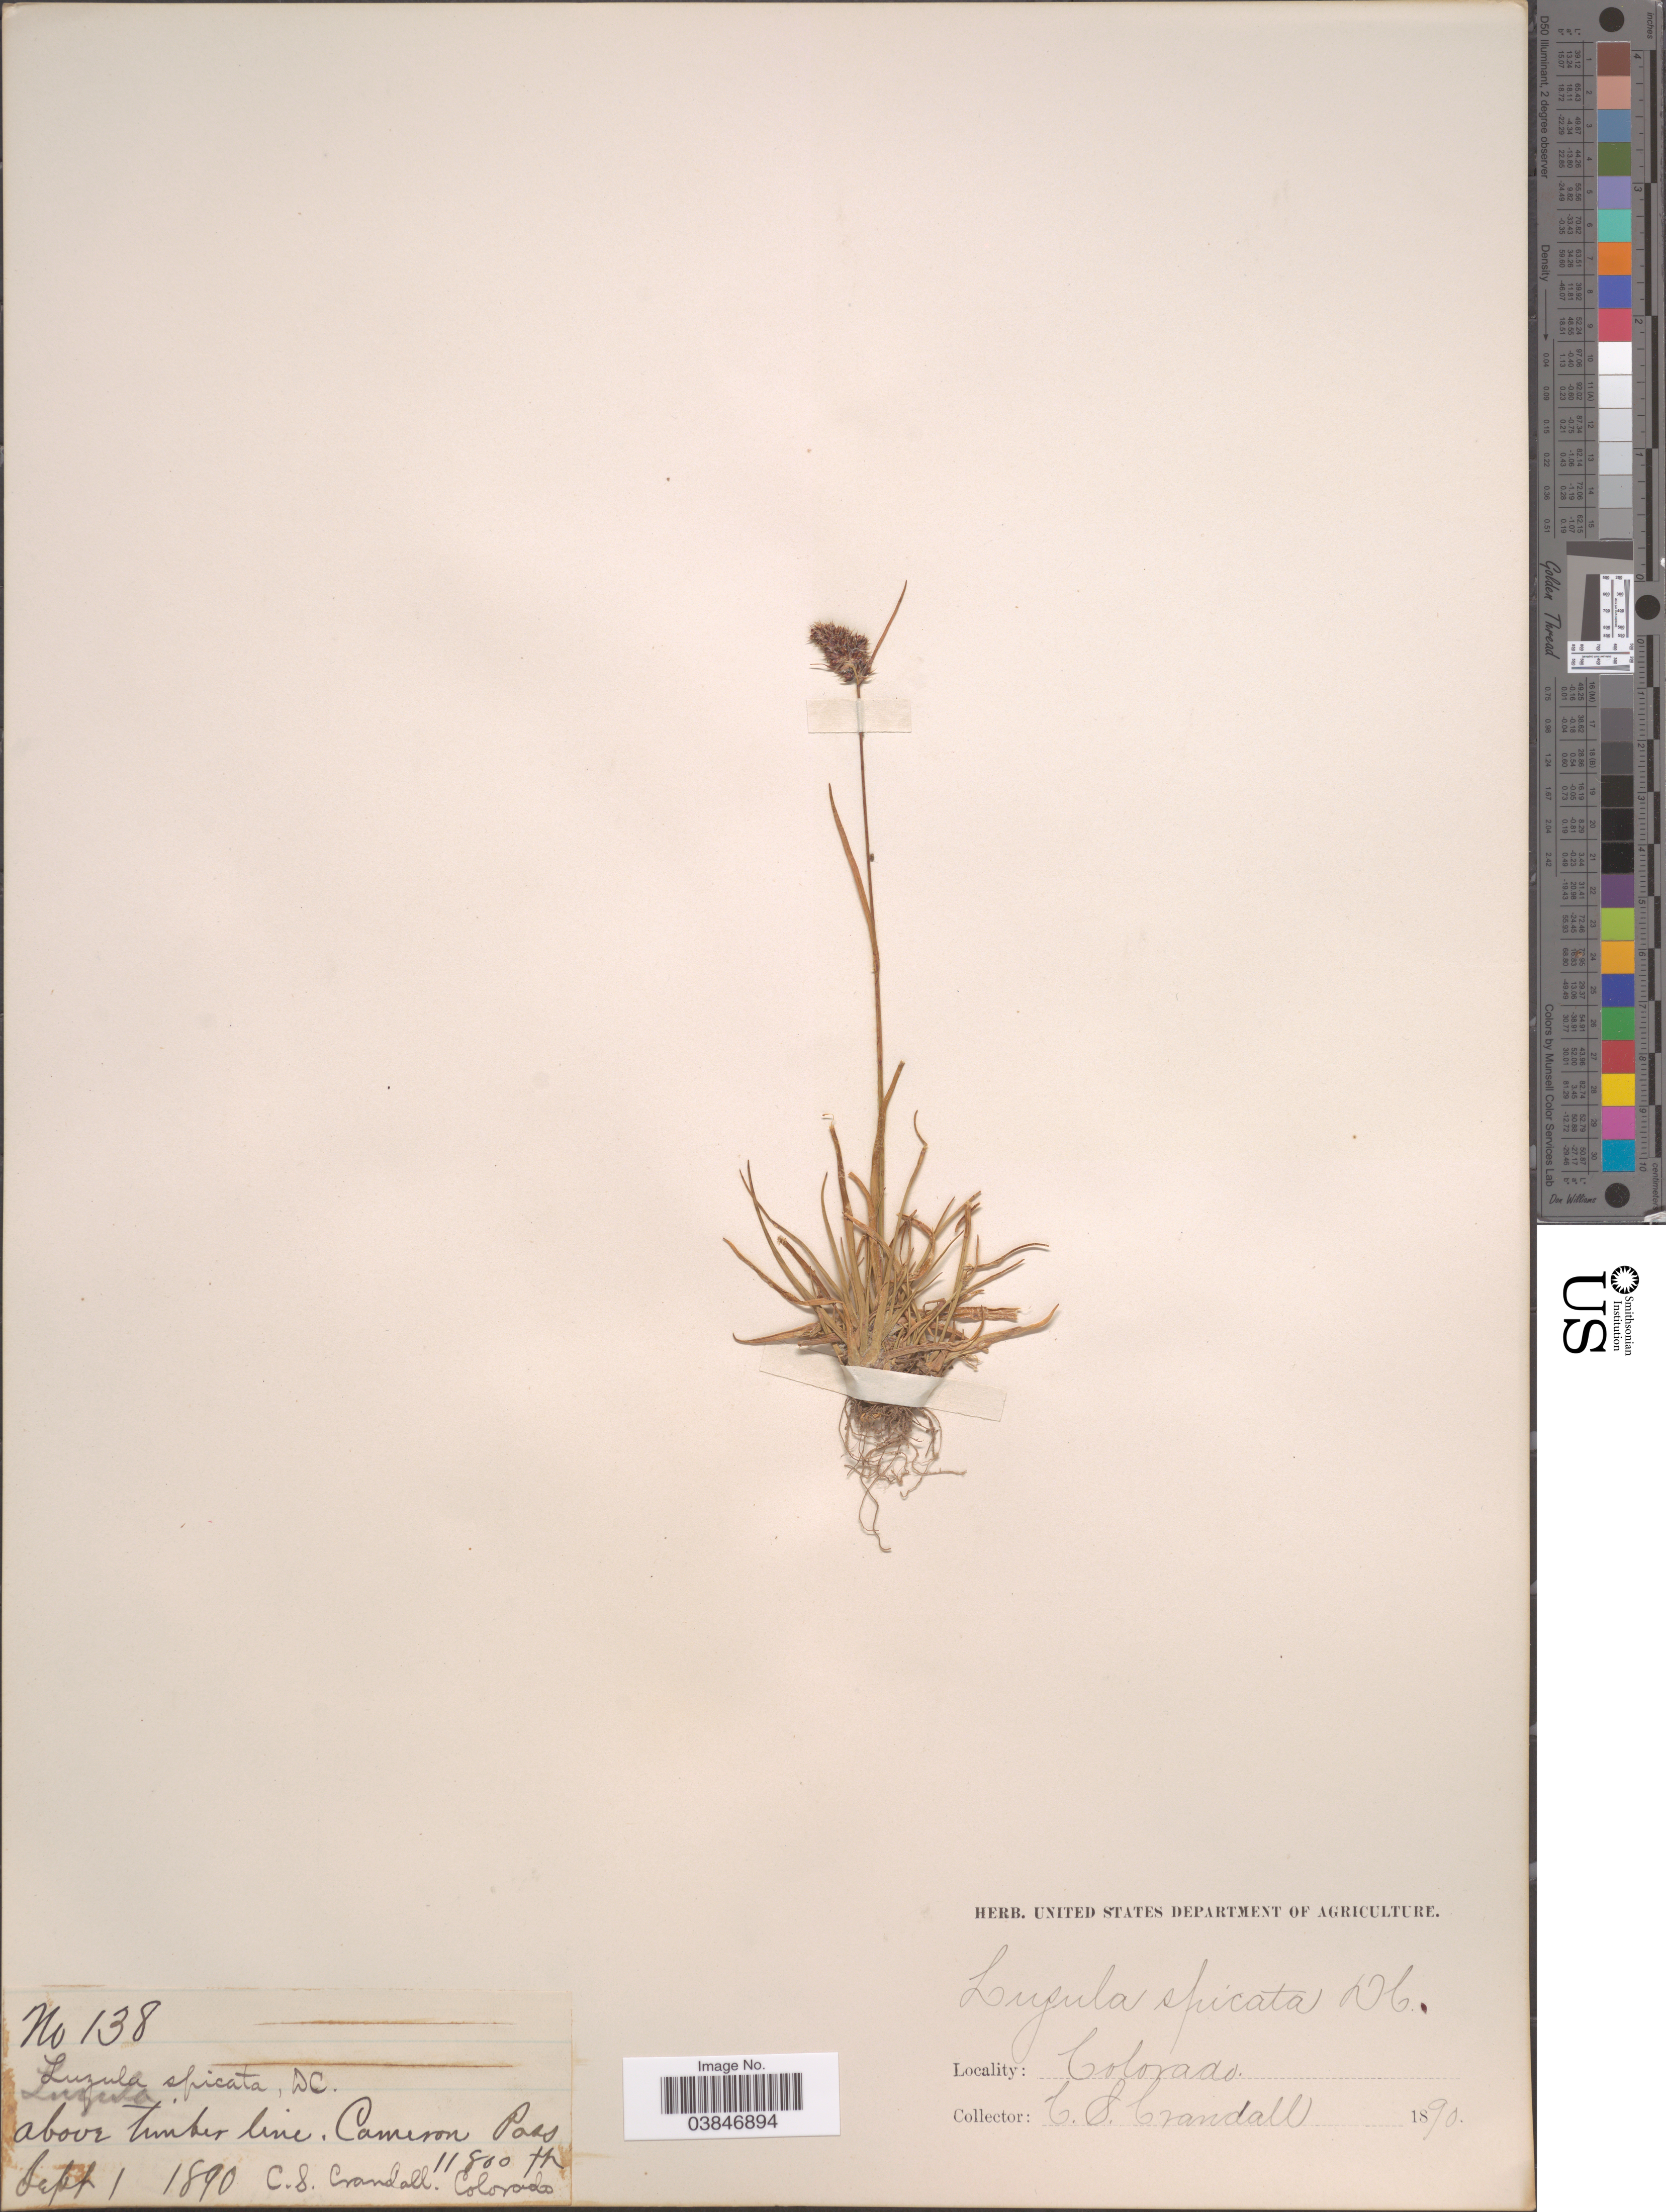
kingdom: Plantae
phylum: Tracheophyta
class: Liliopsida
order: Poales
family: Juncaceae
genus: Luzula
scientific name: Luzula spicata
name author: (L.) DC.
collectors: C. Crandall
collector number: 138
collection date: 1890-09-01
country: United States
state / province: Colorado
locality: Above timber line. Cameron Pass.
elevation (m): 3597